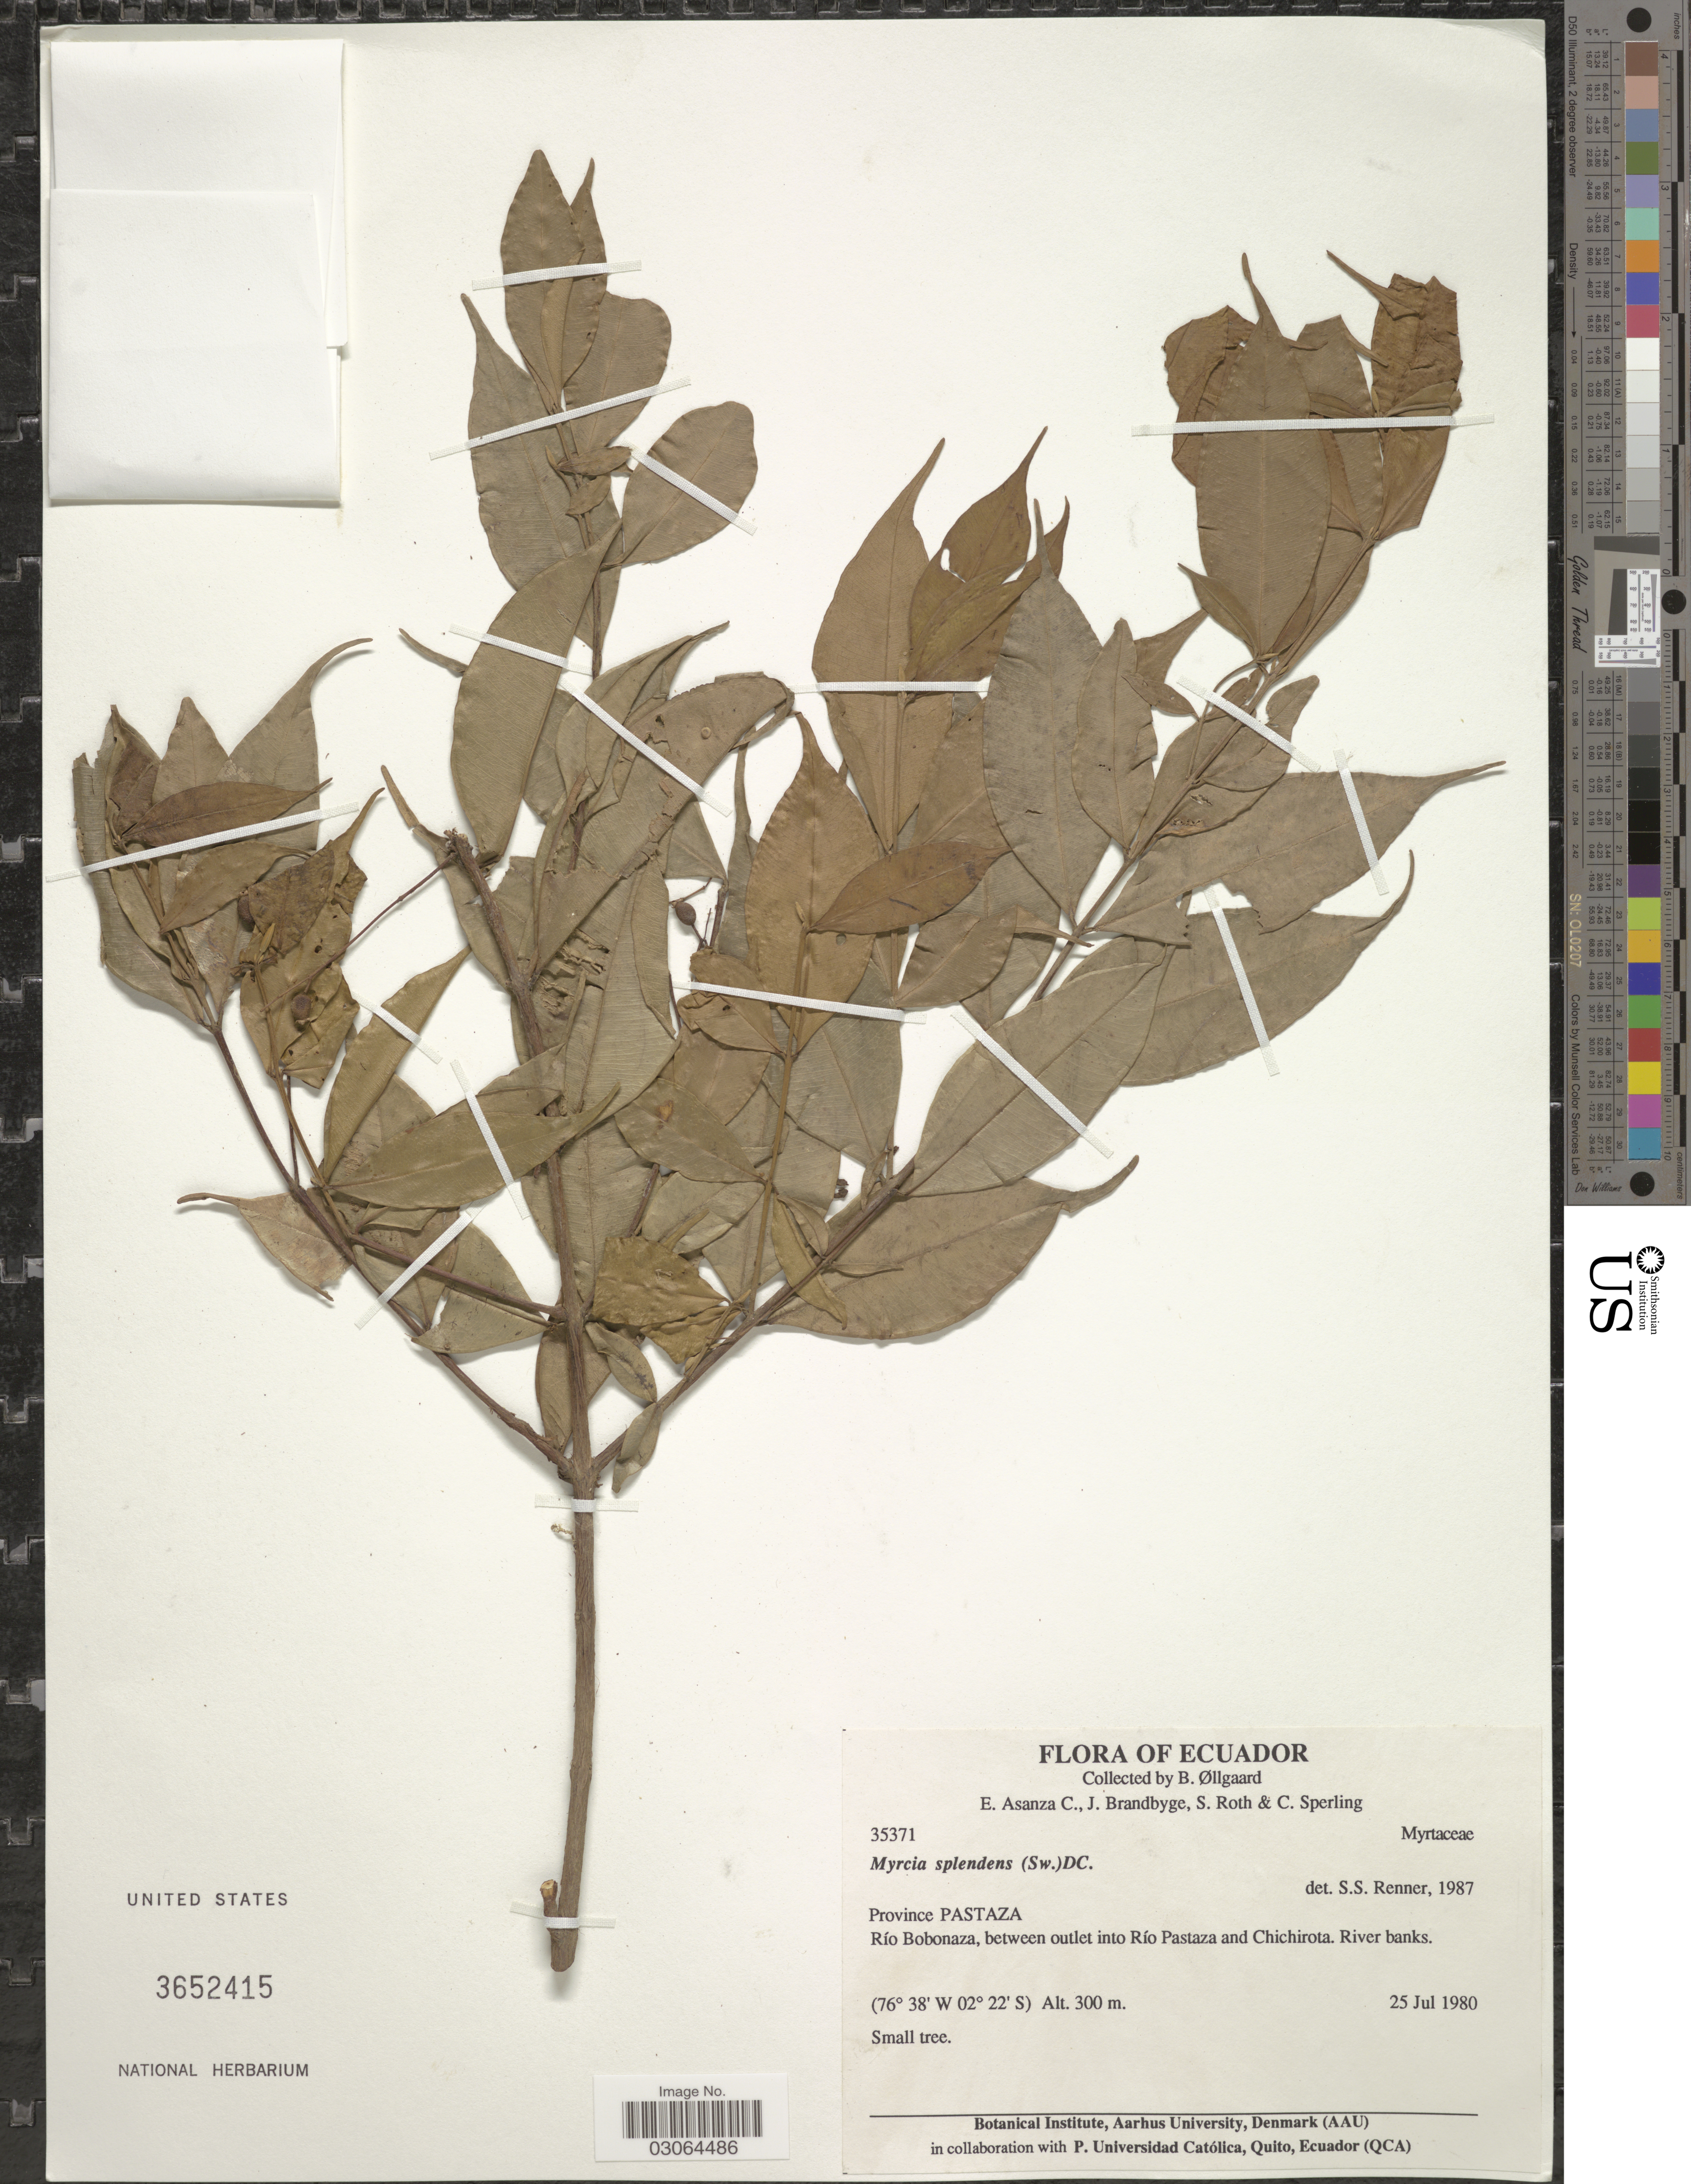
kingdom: Plantae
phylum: Tracheophyta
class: Magnoliopsida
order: Myrtales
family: Myrtaceae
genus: Myrcia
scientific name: Myrcia splendens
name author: (Sw.) DC.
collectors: B. Øllgaard, E. Asanza C., J. Brandbyge, S. Roth & C. Sperling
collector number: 35371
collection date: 1980-07-25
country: Ecuador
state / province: Pastaza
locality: Río Bobonaza, between outlet into Río Pastaza and Chichirota.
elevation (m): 300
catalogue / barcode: US 3652415